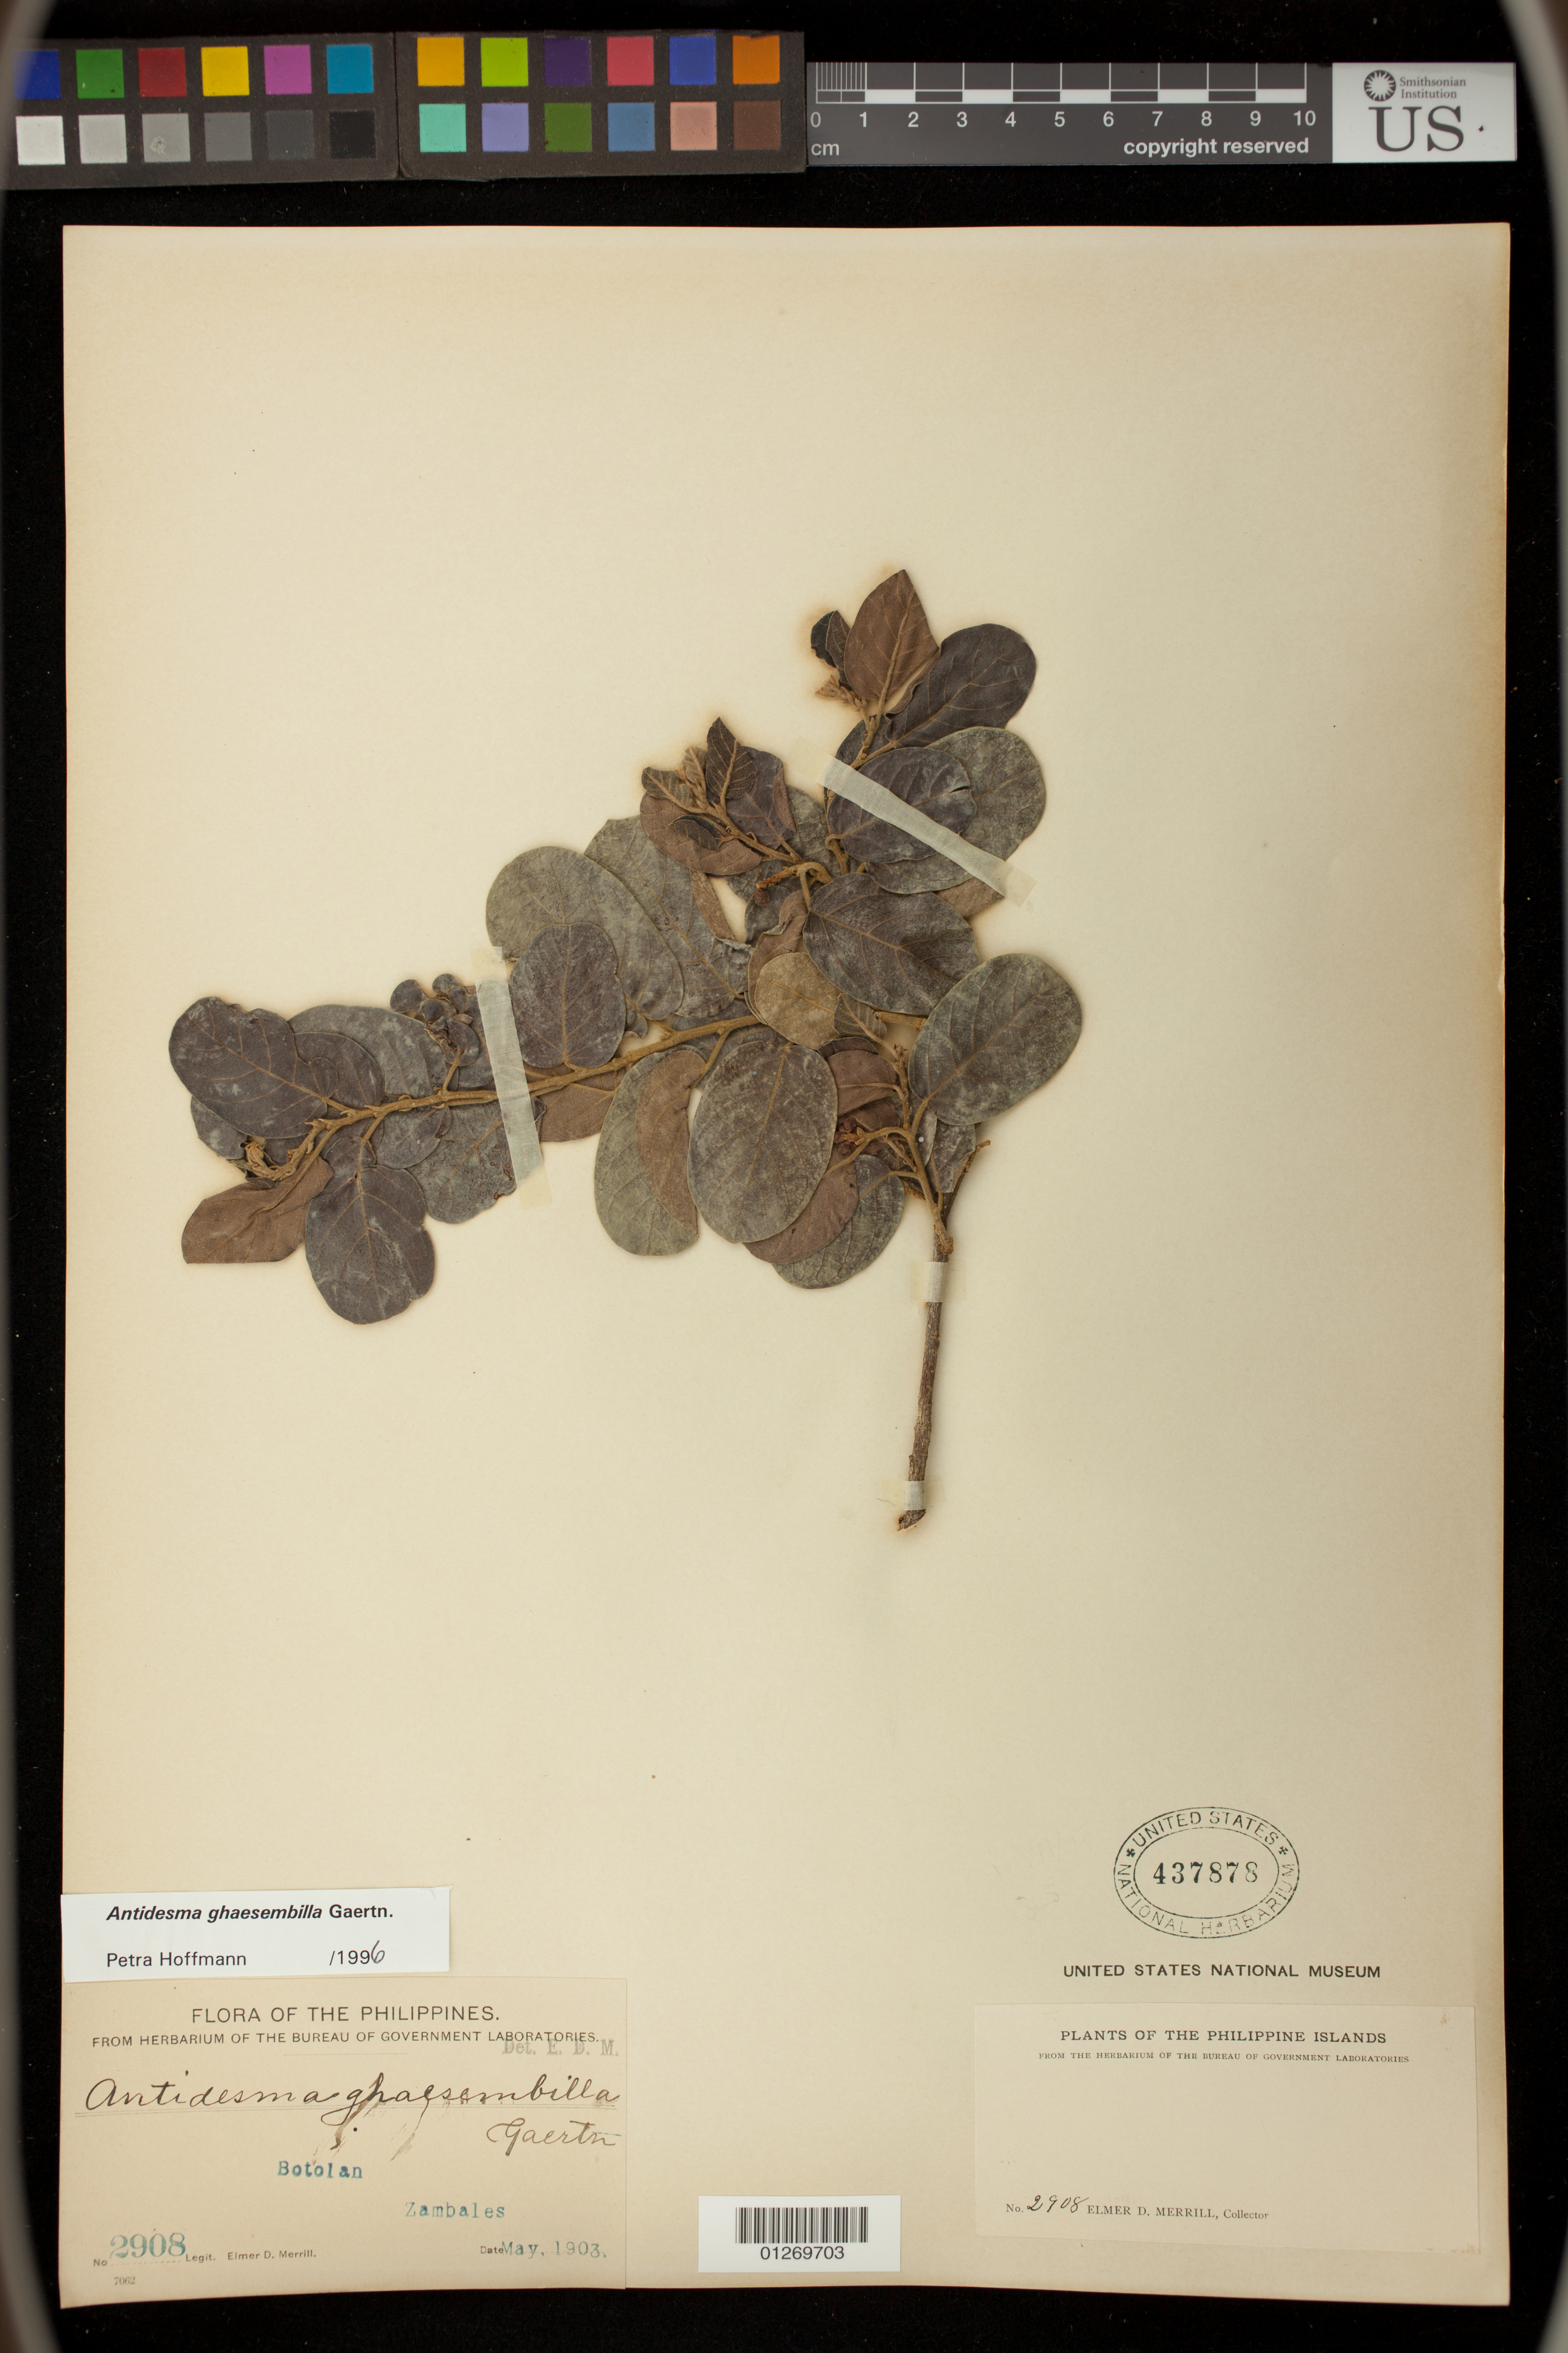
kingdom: Plantae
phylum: Tracheophyta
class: Magnoliopsida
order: Malpighiales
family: Phyllanthaceae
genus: Antidesma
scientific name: Antidesma ghaesembilla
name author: Gaertn.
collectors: E. D. Merrill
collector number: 2908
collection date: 1903-05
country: Philippines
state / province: Central Luzon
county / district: Zambales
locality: Bolotan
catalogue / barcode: US 437878